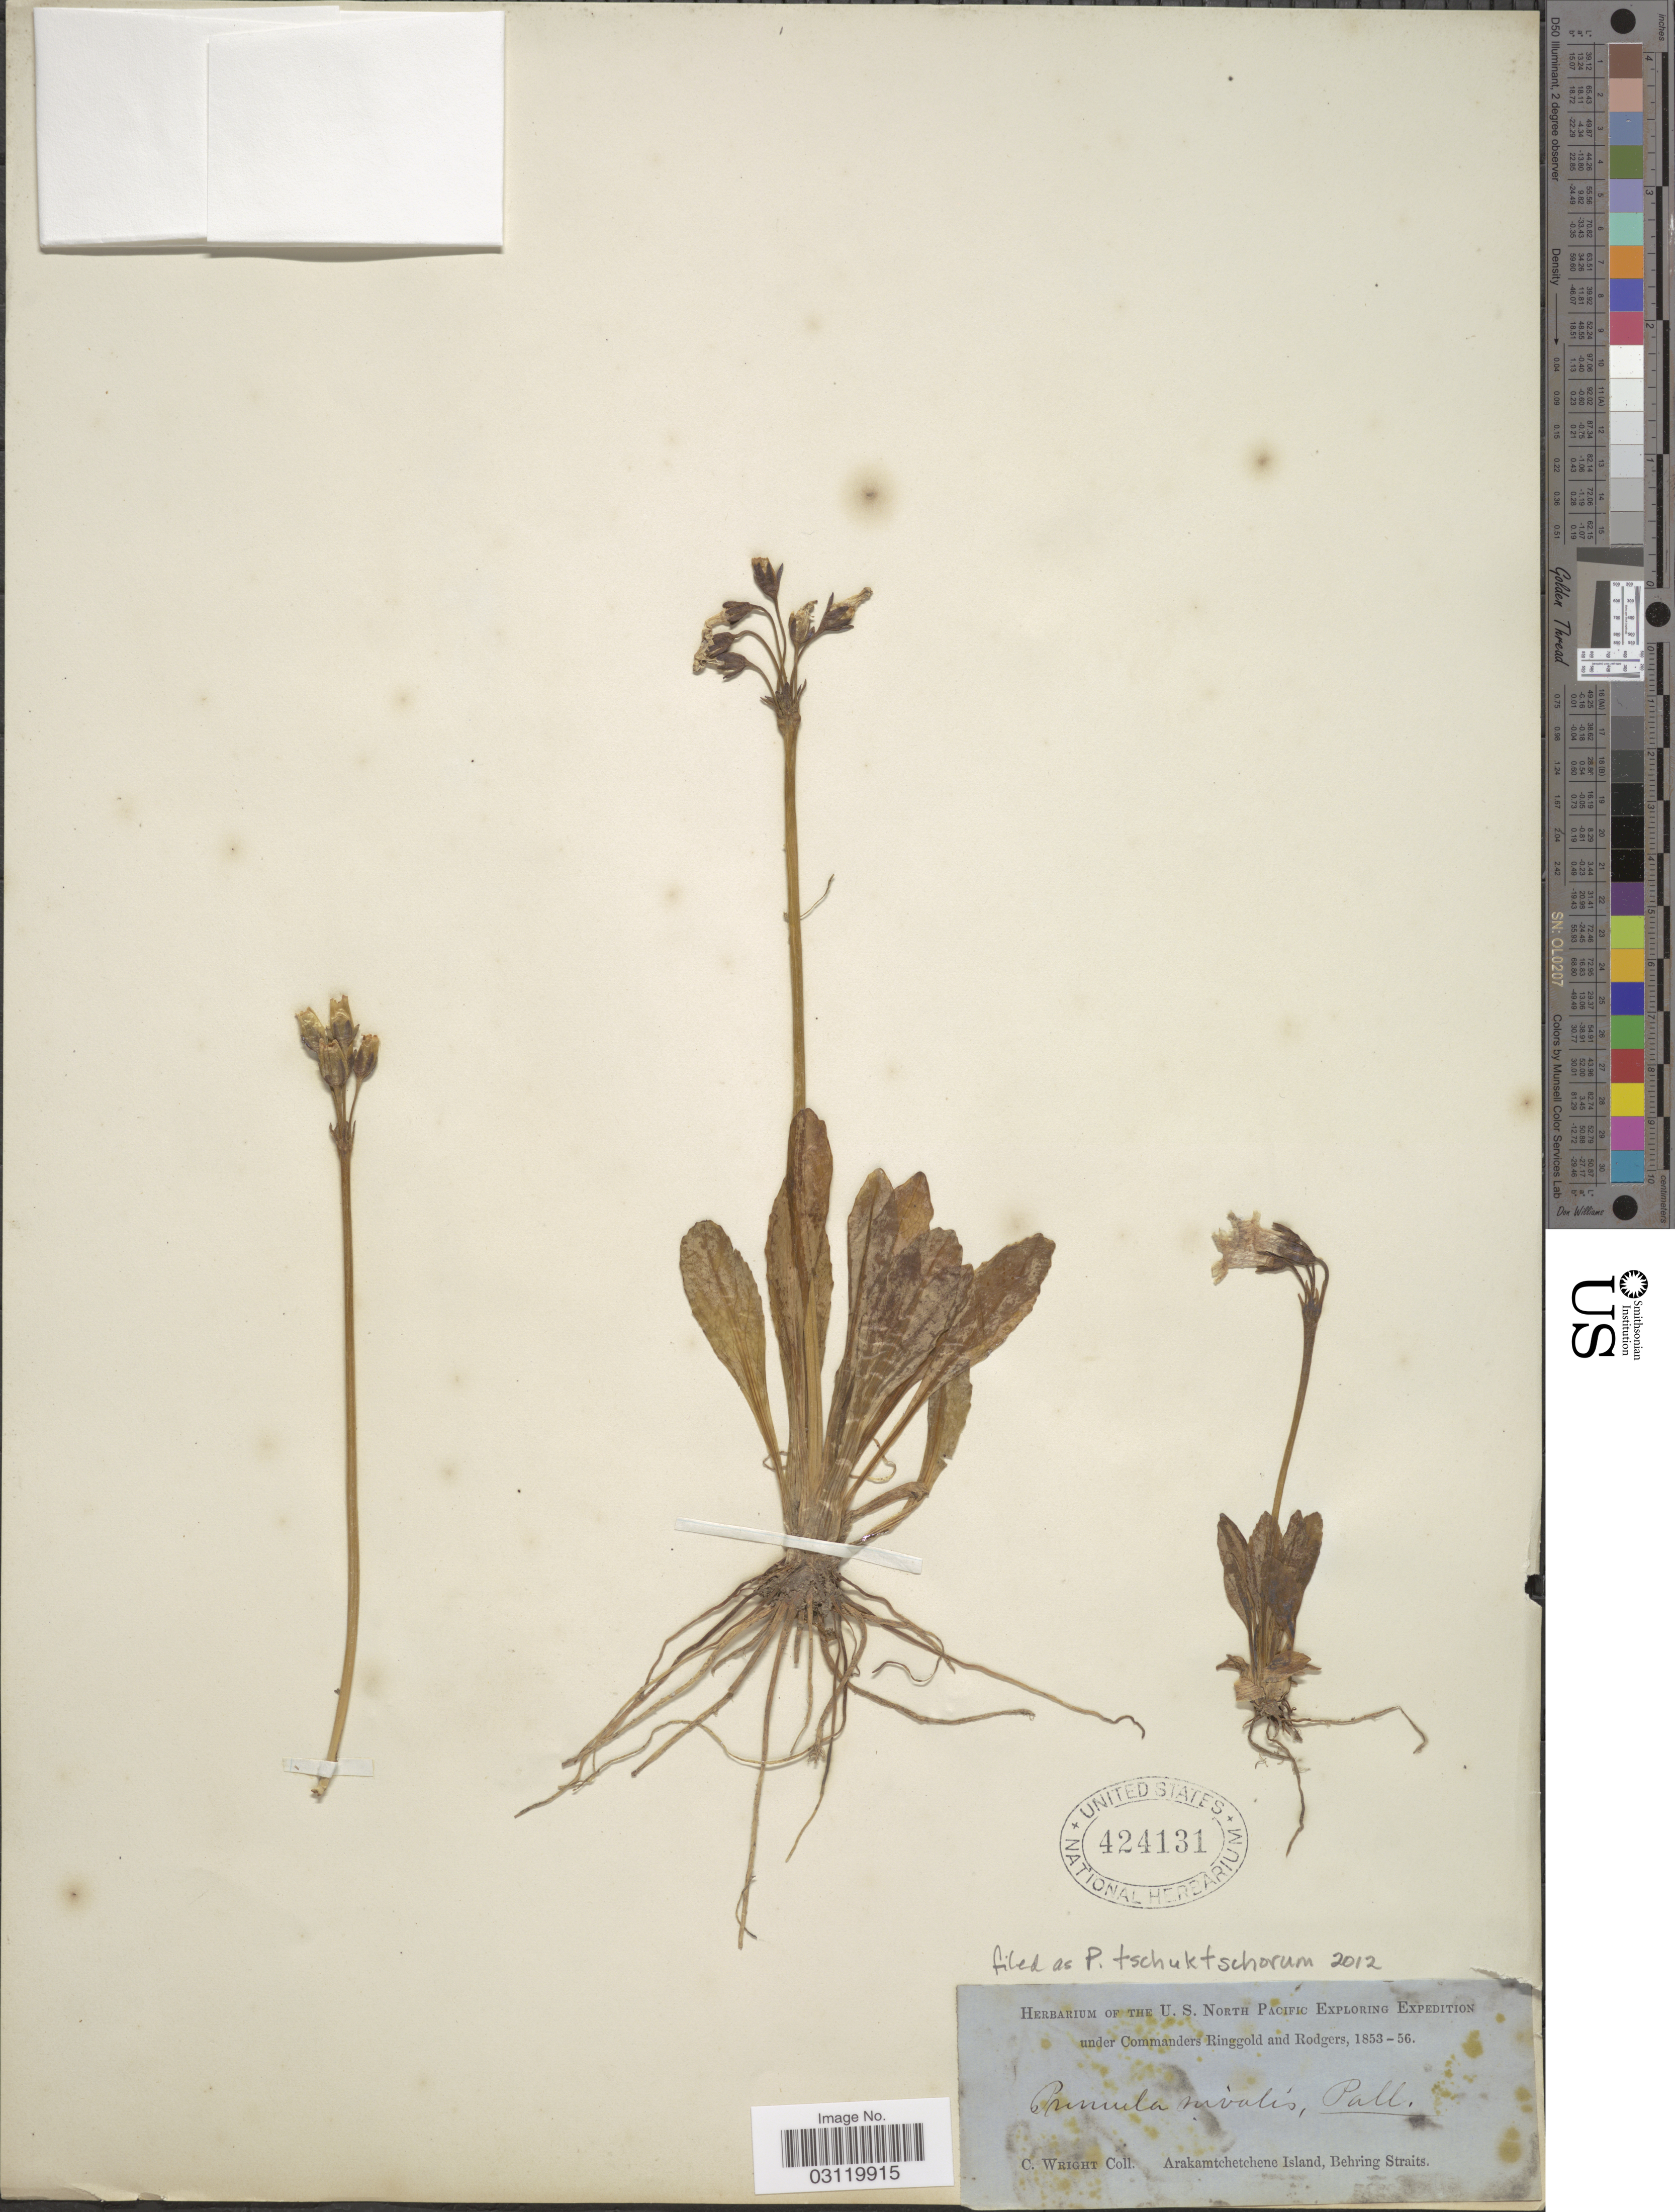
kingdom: Plantae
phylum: Tracheophyta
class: Magnoliopsida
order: Ericales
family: Primulaceae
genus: Primula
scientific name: Primula tschuktschorum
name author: Kjellm.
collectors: C. Wright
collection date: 1853/1856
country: Russian Federation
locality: U.S. North Pacific, Arakamtchetchene Island, Behring Straits.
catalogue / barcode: US 424131